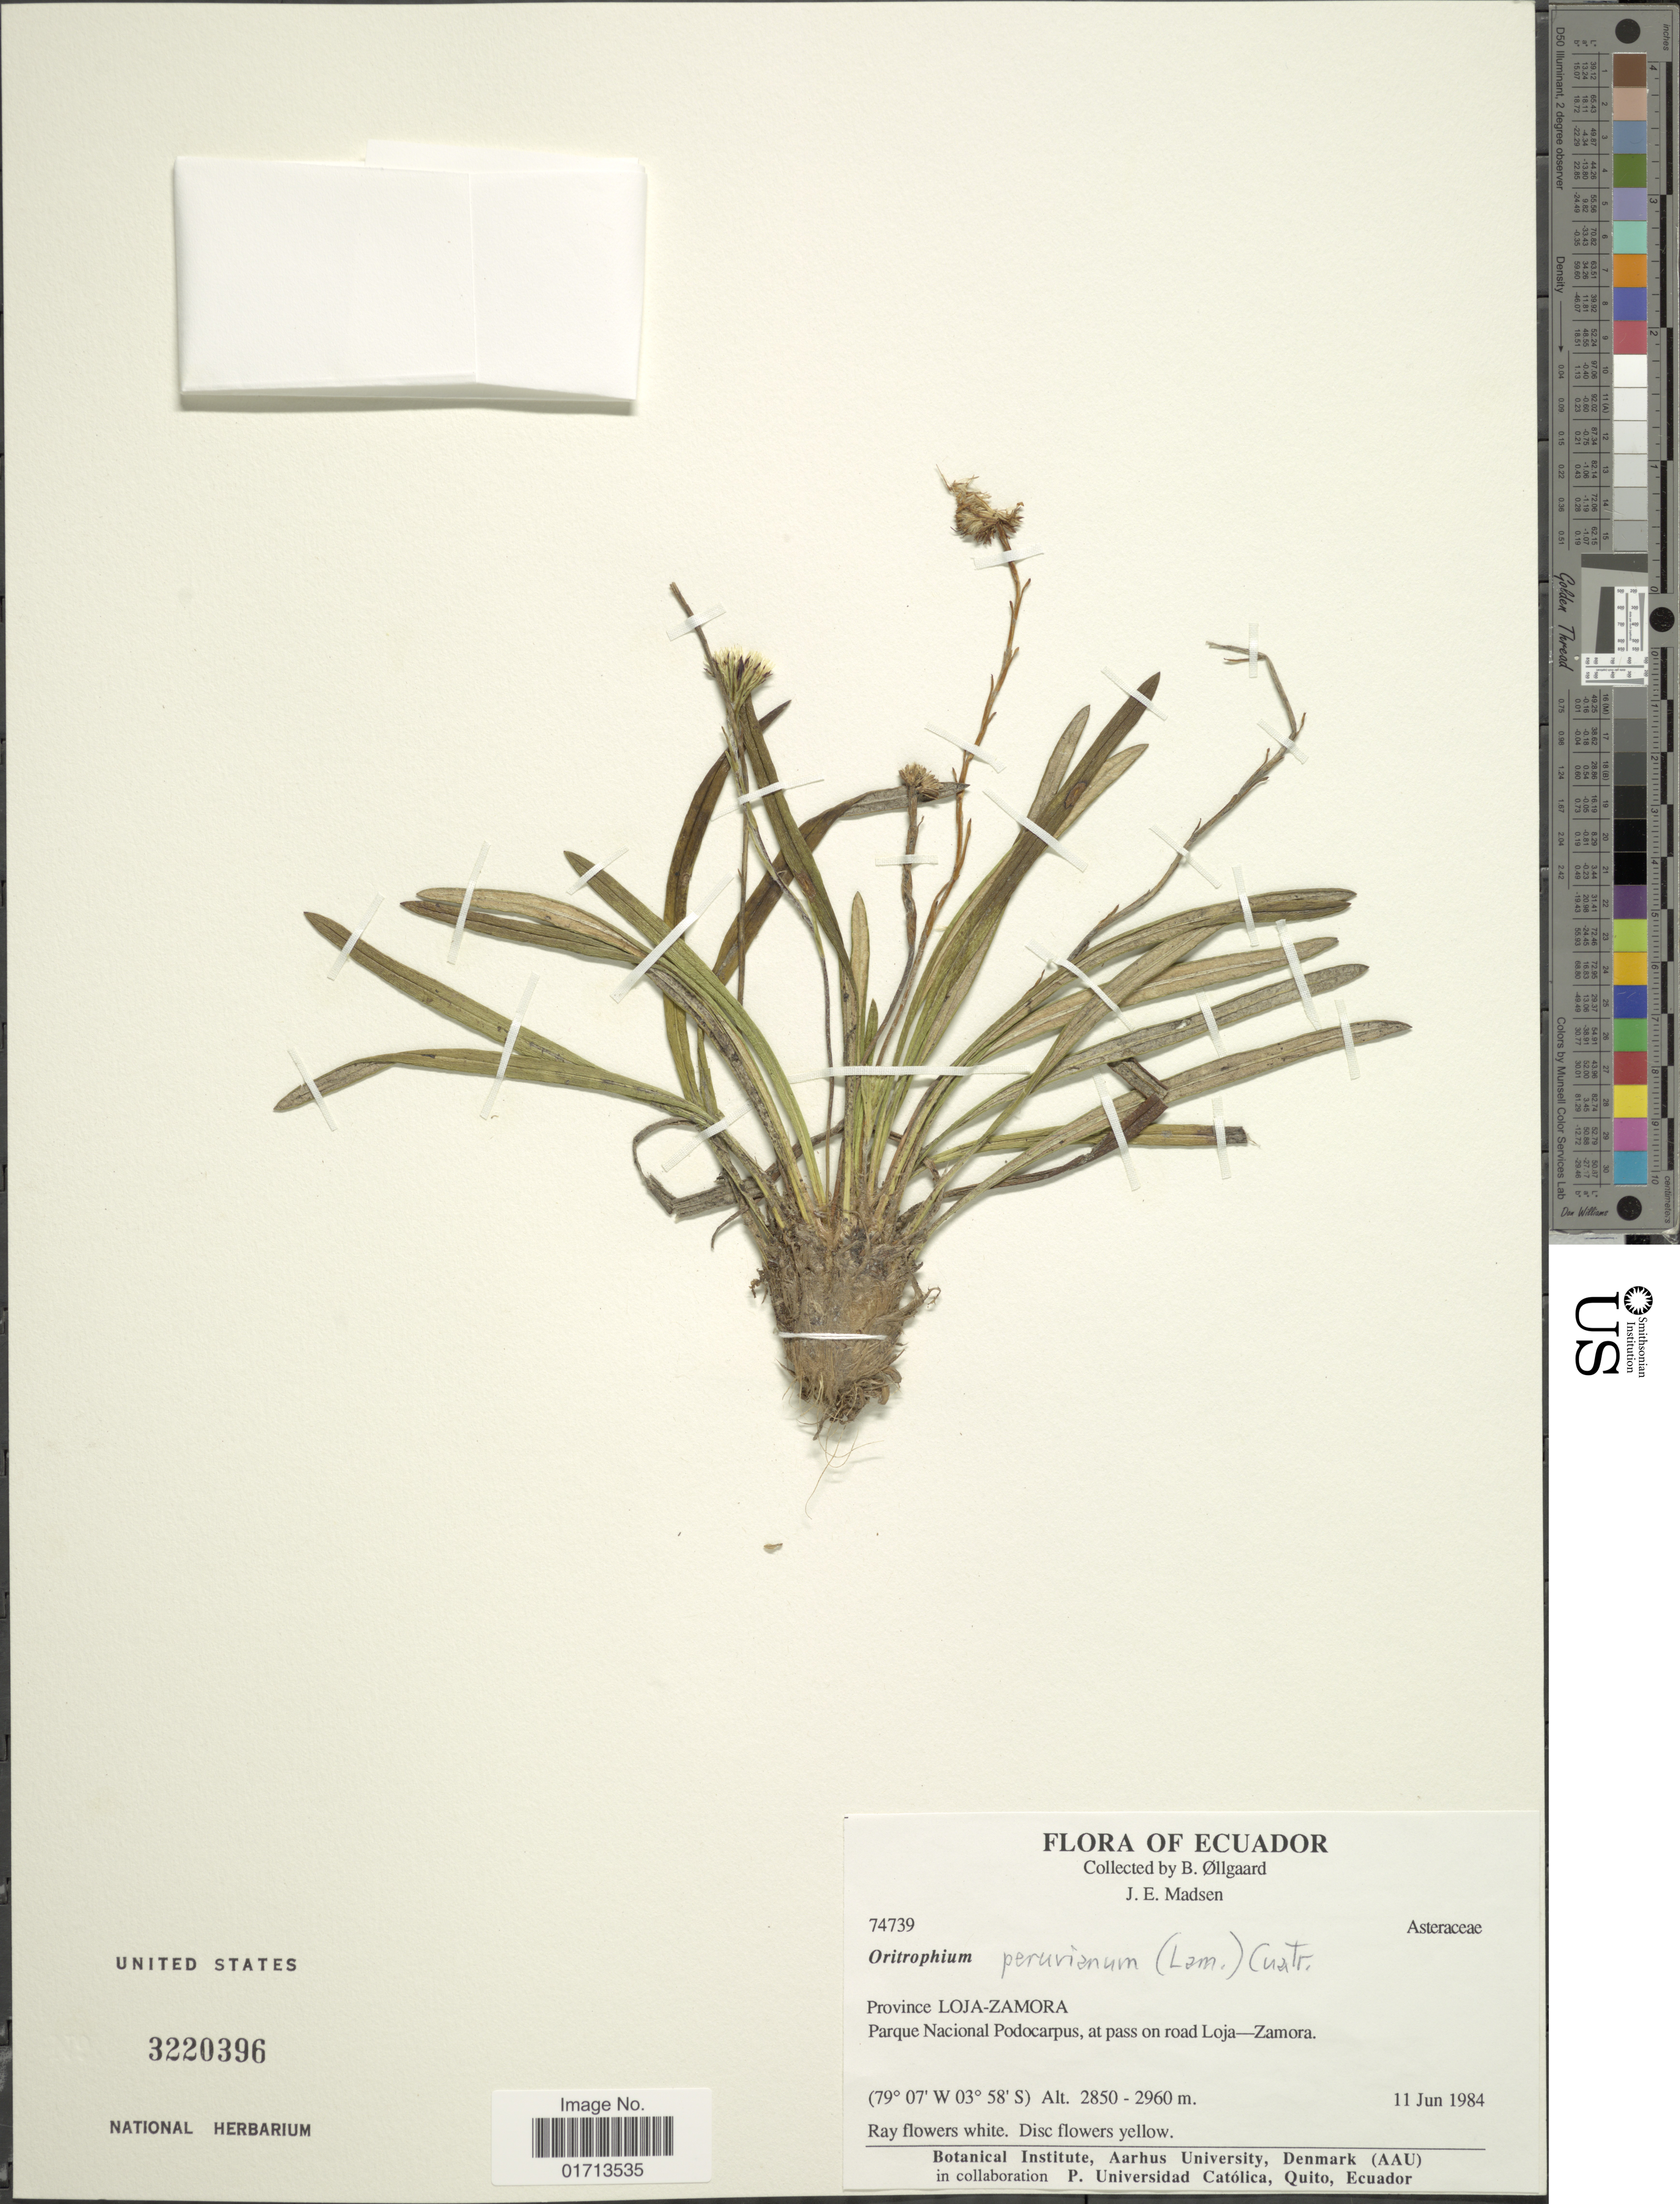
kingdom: Plantae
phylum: Tracheophyta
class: Magnoliopsida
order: Asterales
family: Asteraceae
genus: Oritrophium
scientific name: Oritrophium peruvianum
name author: (Lam.) Cuatrec.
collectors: B. Øllgaard & J. E. Madsen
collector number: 74739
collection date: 1984-06-11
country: Ecuador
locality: Province Loja-Zamora, Parque Nacional Podocarpus, at pass on road Loja-Zamora.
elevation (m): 2850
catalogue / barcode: US 3320396